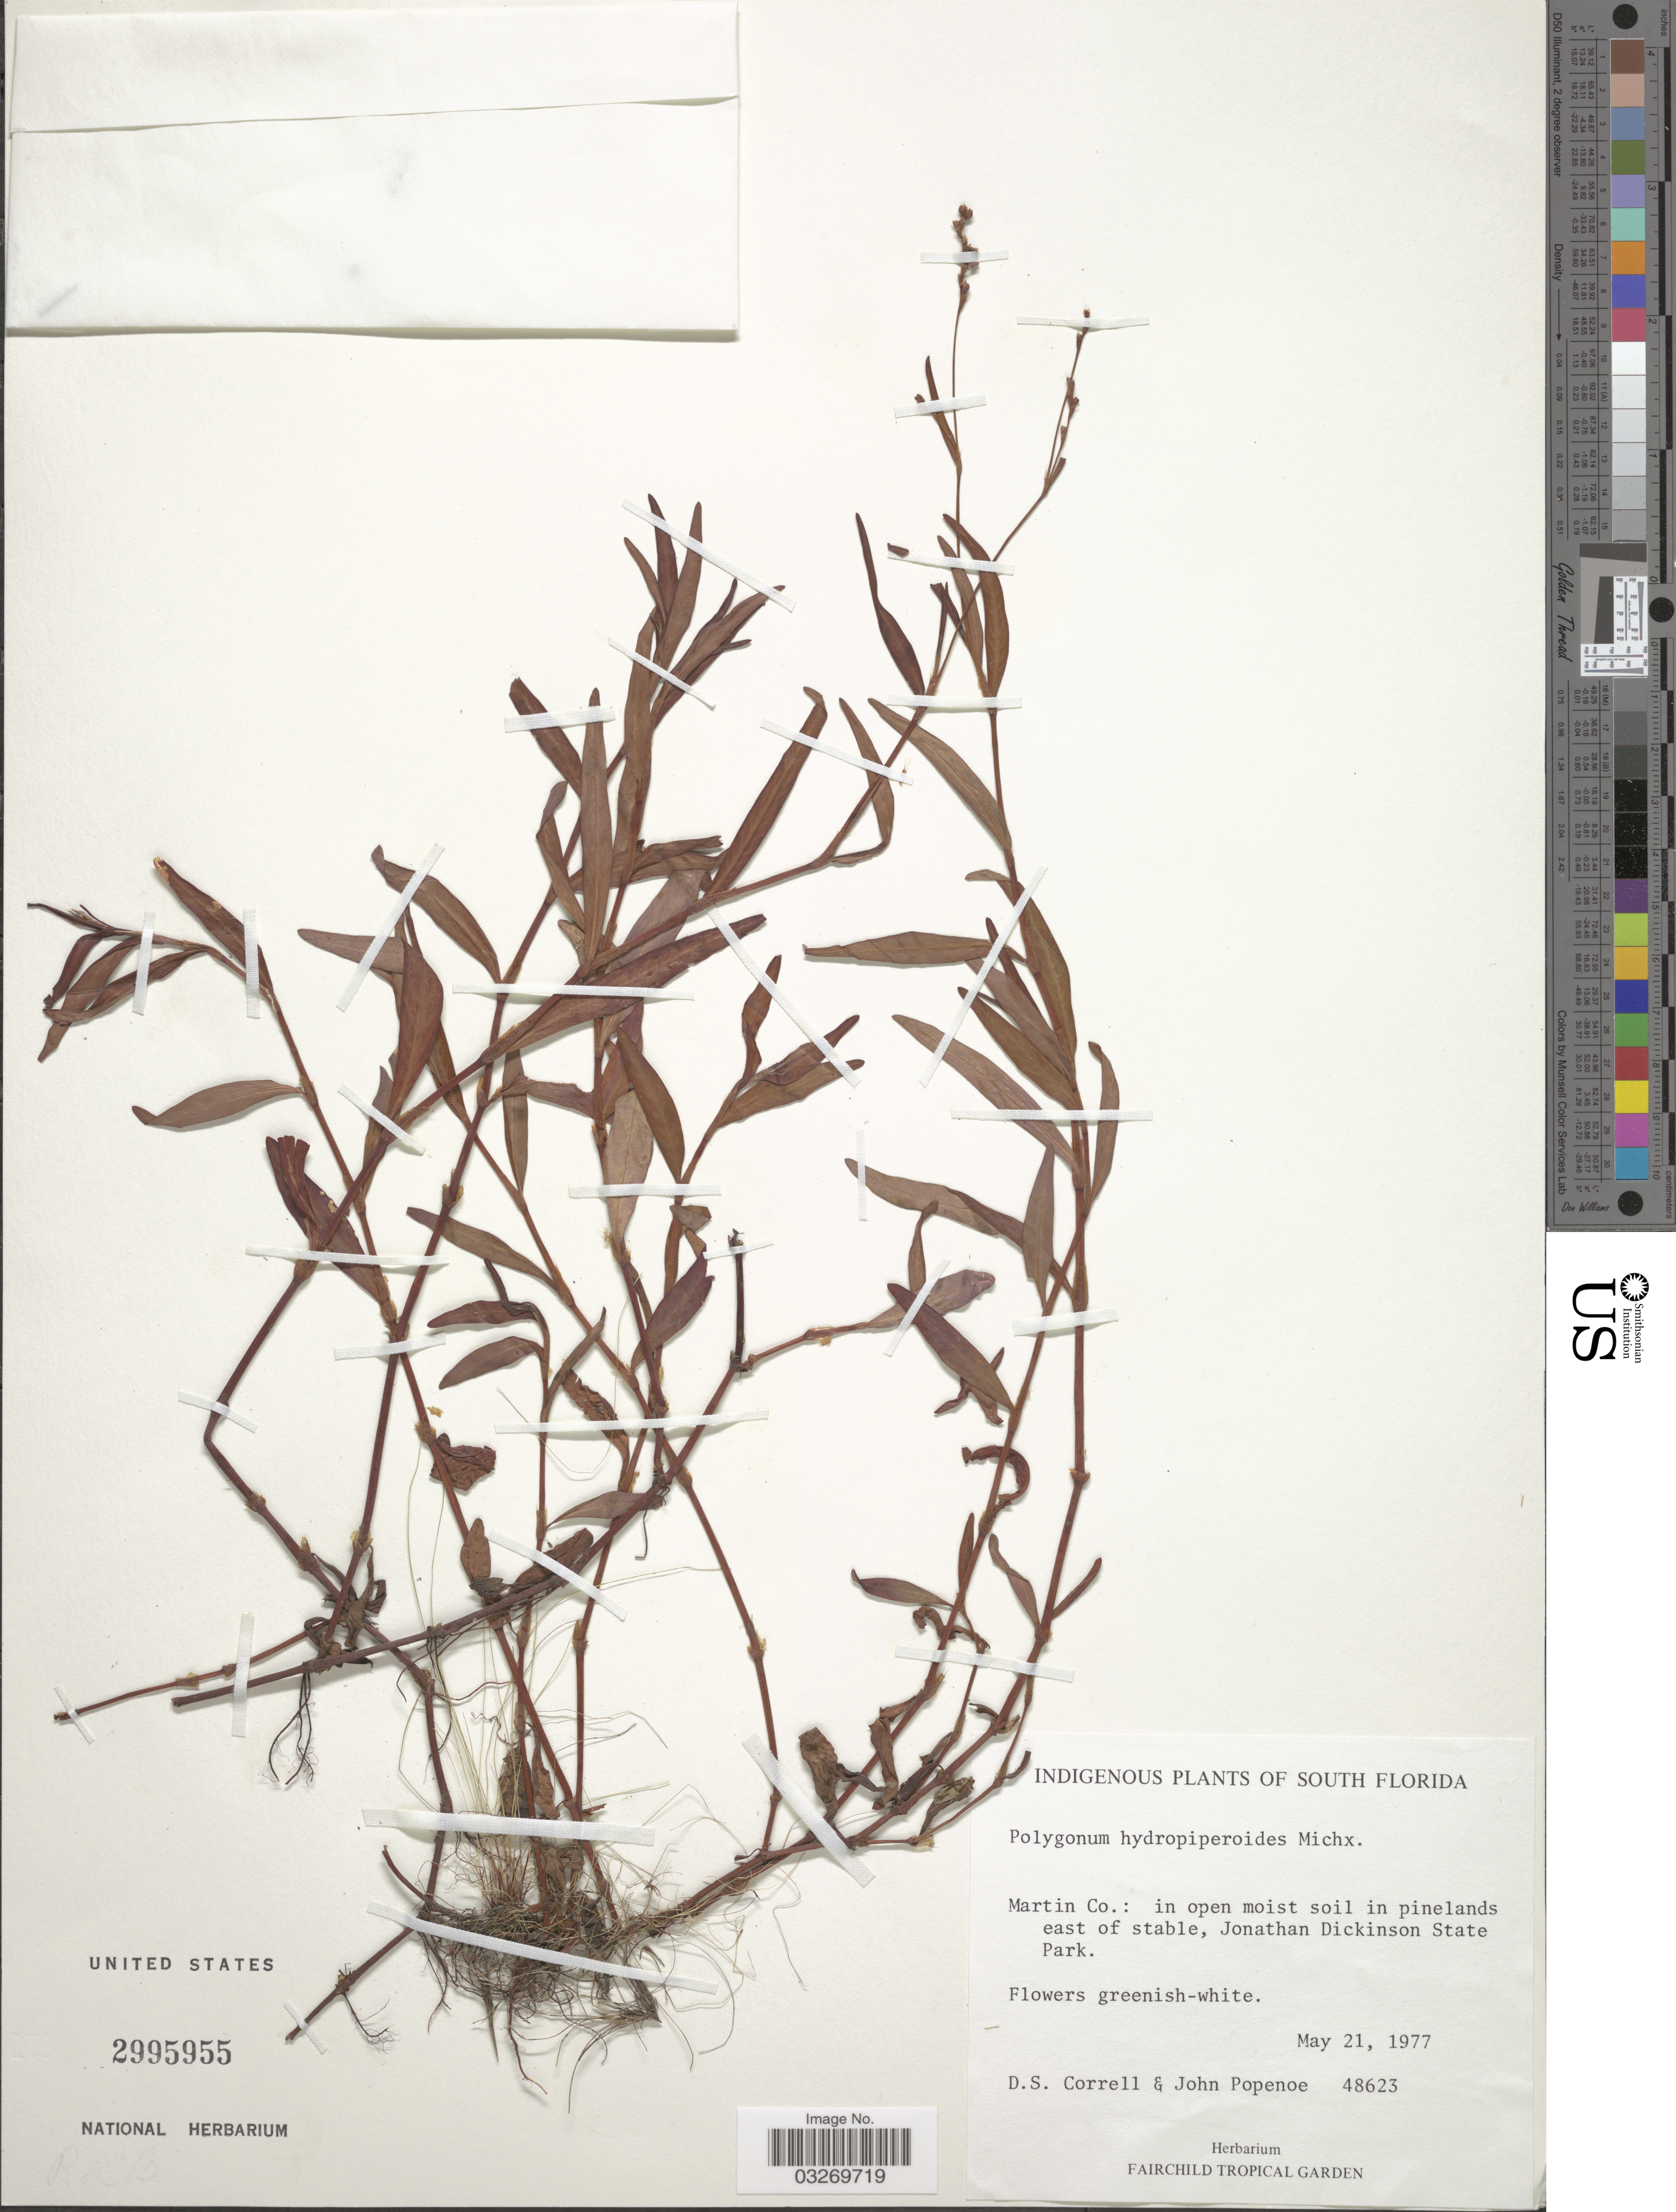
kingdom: Plantae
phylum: Tracheophyta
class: Magnoliopsida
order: Caryophyllales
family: Polygonaceae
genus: Persicaria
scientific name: Persicaria hydropiperoides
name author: (Michx.) Small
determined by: Atha, D. E.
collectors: D. S. Correll & J. Popenoe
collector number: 48623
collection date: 1977-05-21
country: United States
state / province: Florida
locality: South Florida. Martin Co.: in open moist soil in pinelands east of stable, Jonathan Dickinson State Park.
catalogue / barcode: US 2995955